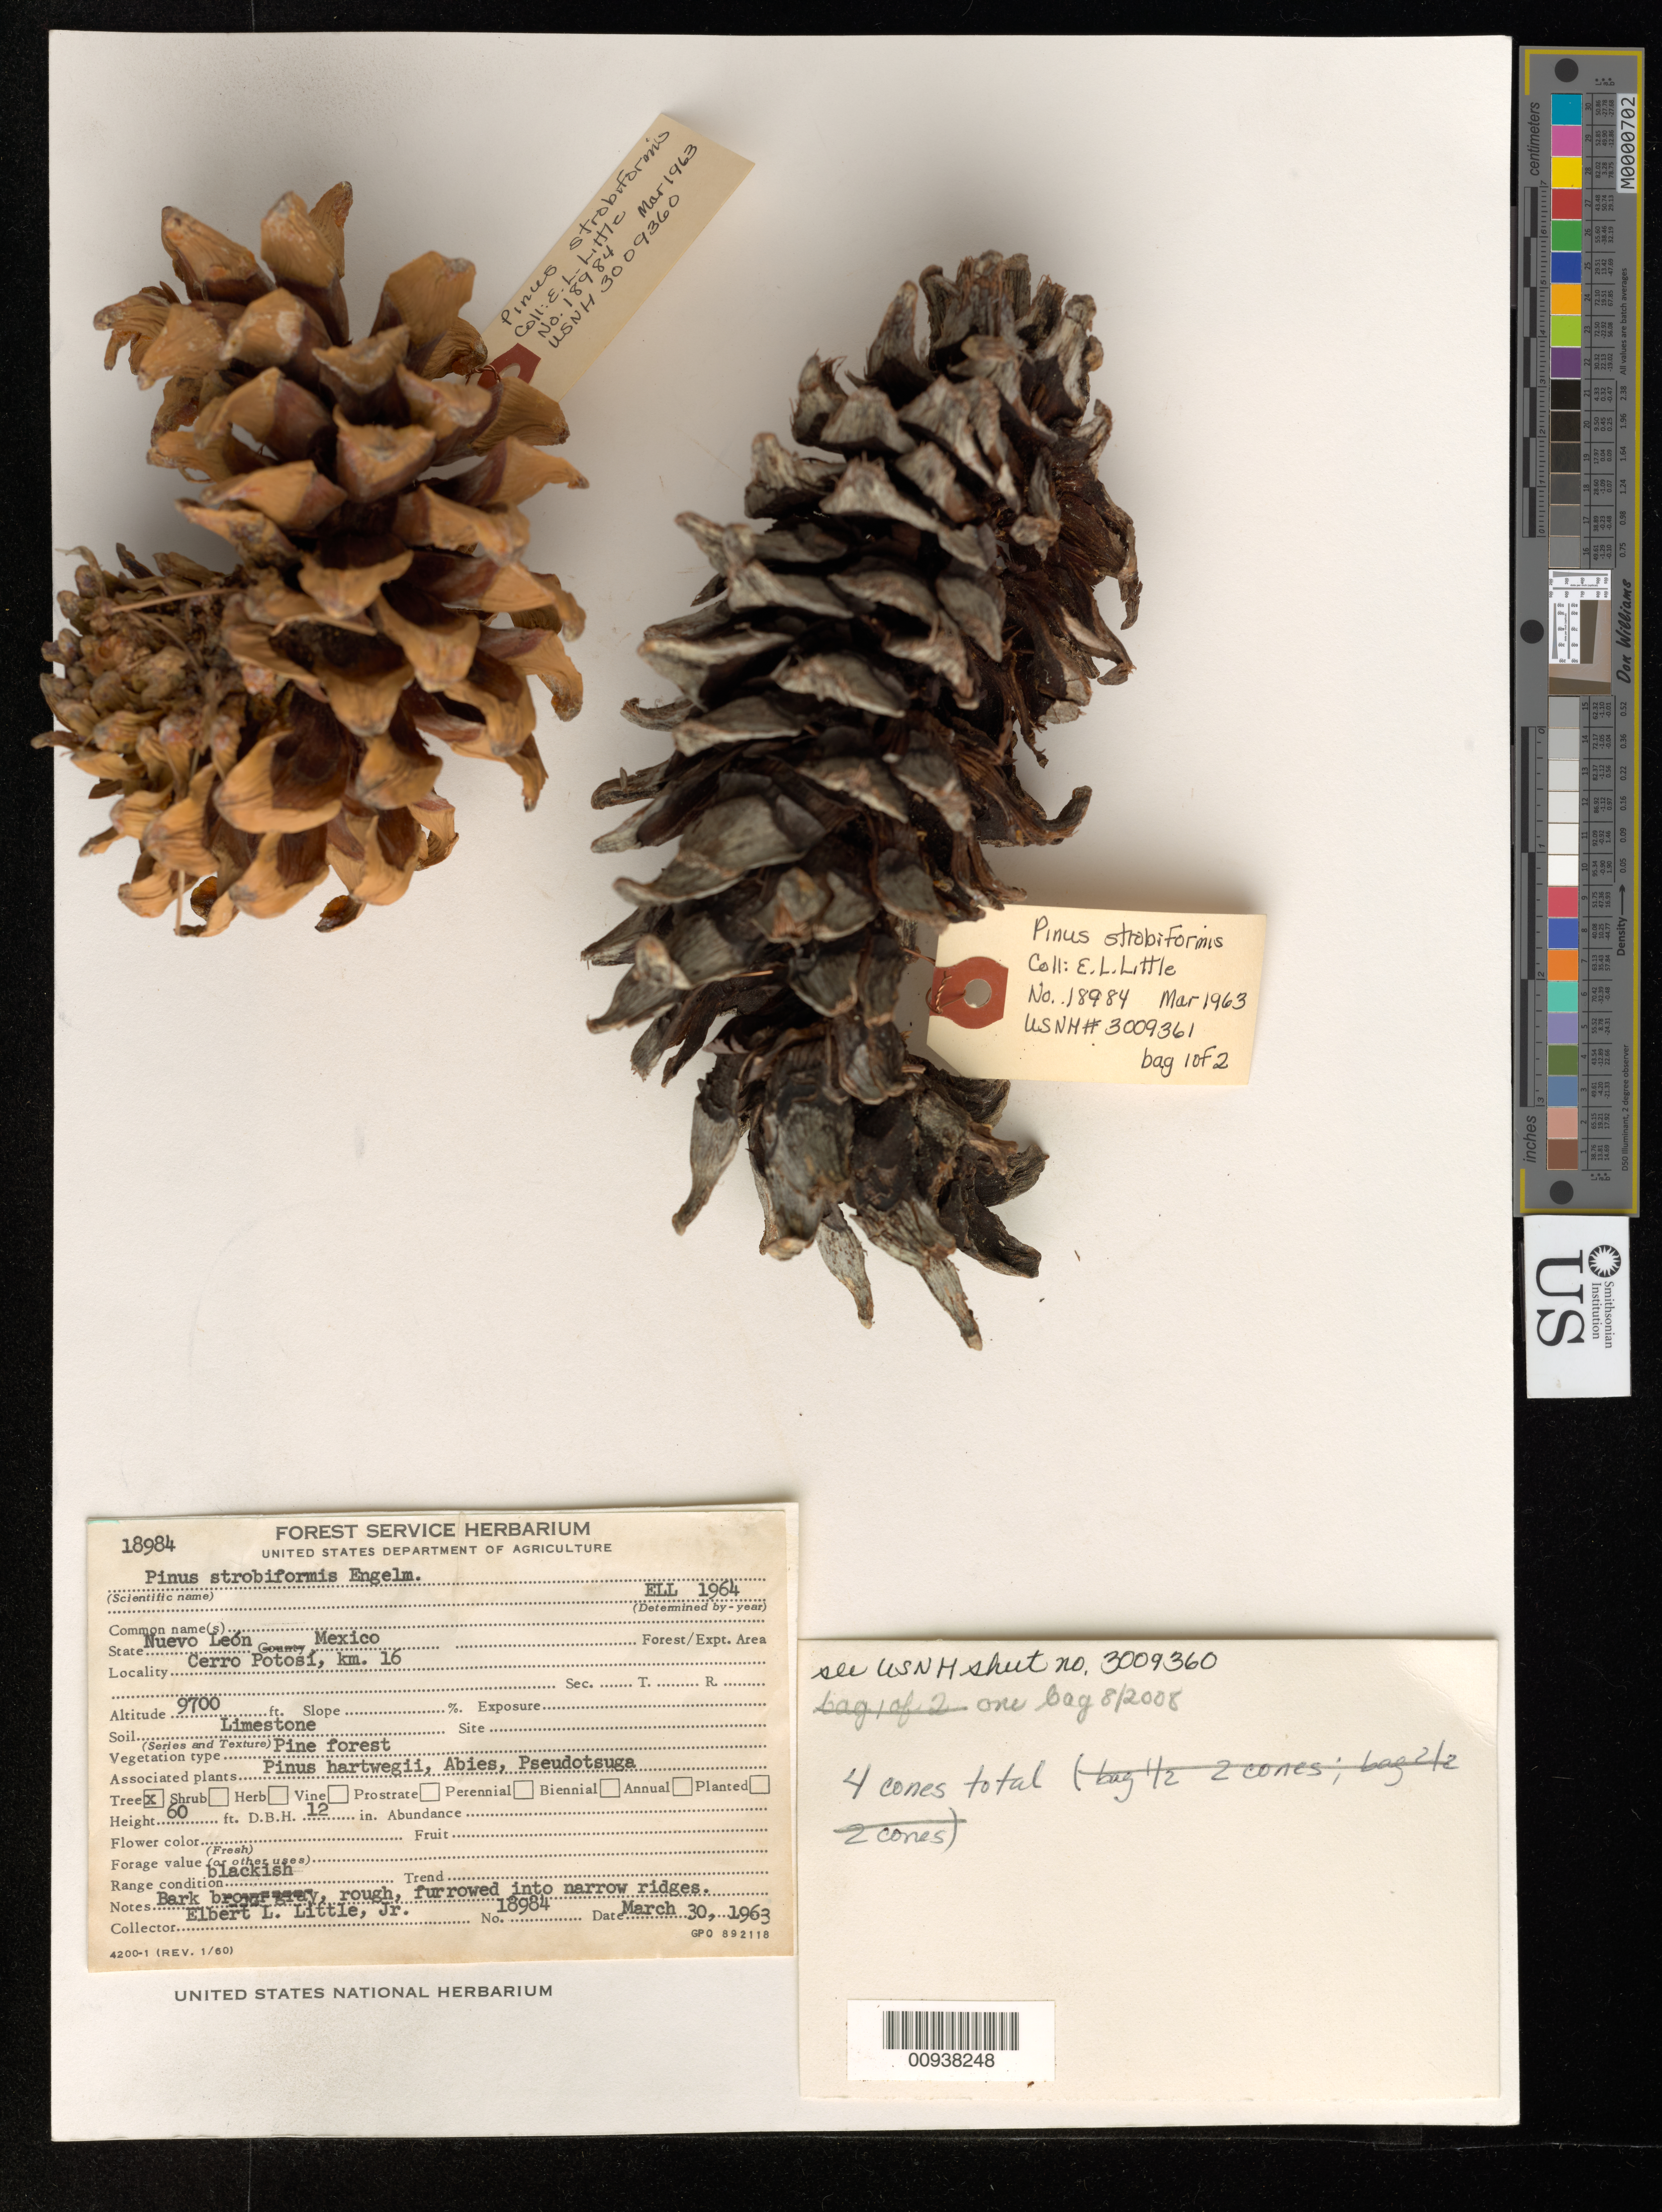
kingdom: Plantae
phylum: Tracheophyta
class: Pinopsida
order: Pinales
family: Pinaceae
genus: Pinus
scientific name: Pinus strobiformis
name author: Engelm.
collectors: E. L. Little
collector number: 18984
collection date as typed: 30 Mar 1963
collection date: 1963-03-30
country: Mexico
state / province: Nuevo León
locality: Cerro Potosí, km. 16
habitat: Pine forest. Associated plants Pinus hartwegii, Abies, Pseudotsuga. Soil limestone.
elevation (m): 2957